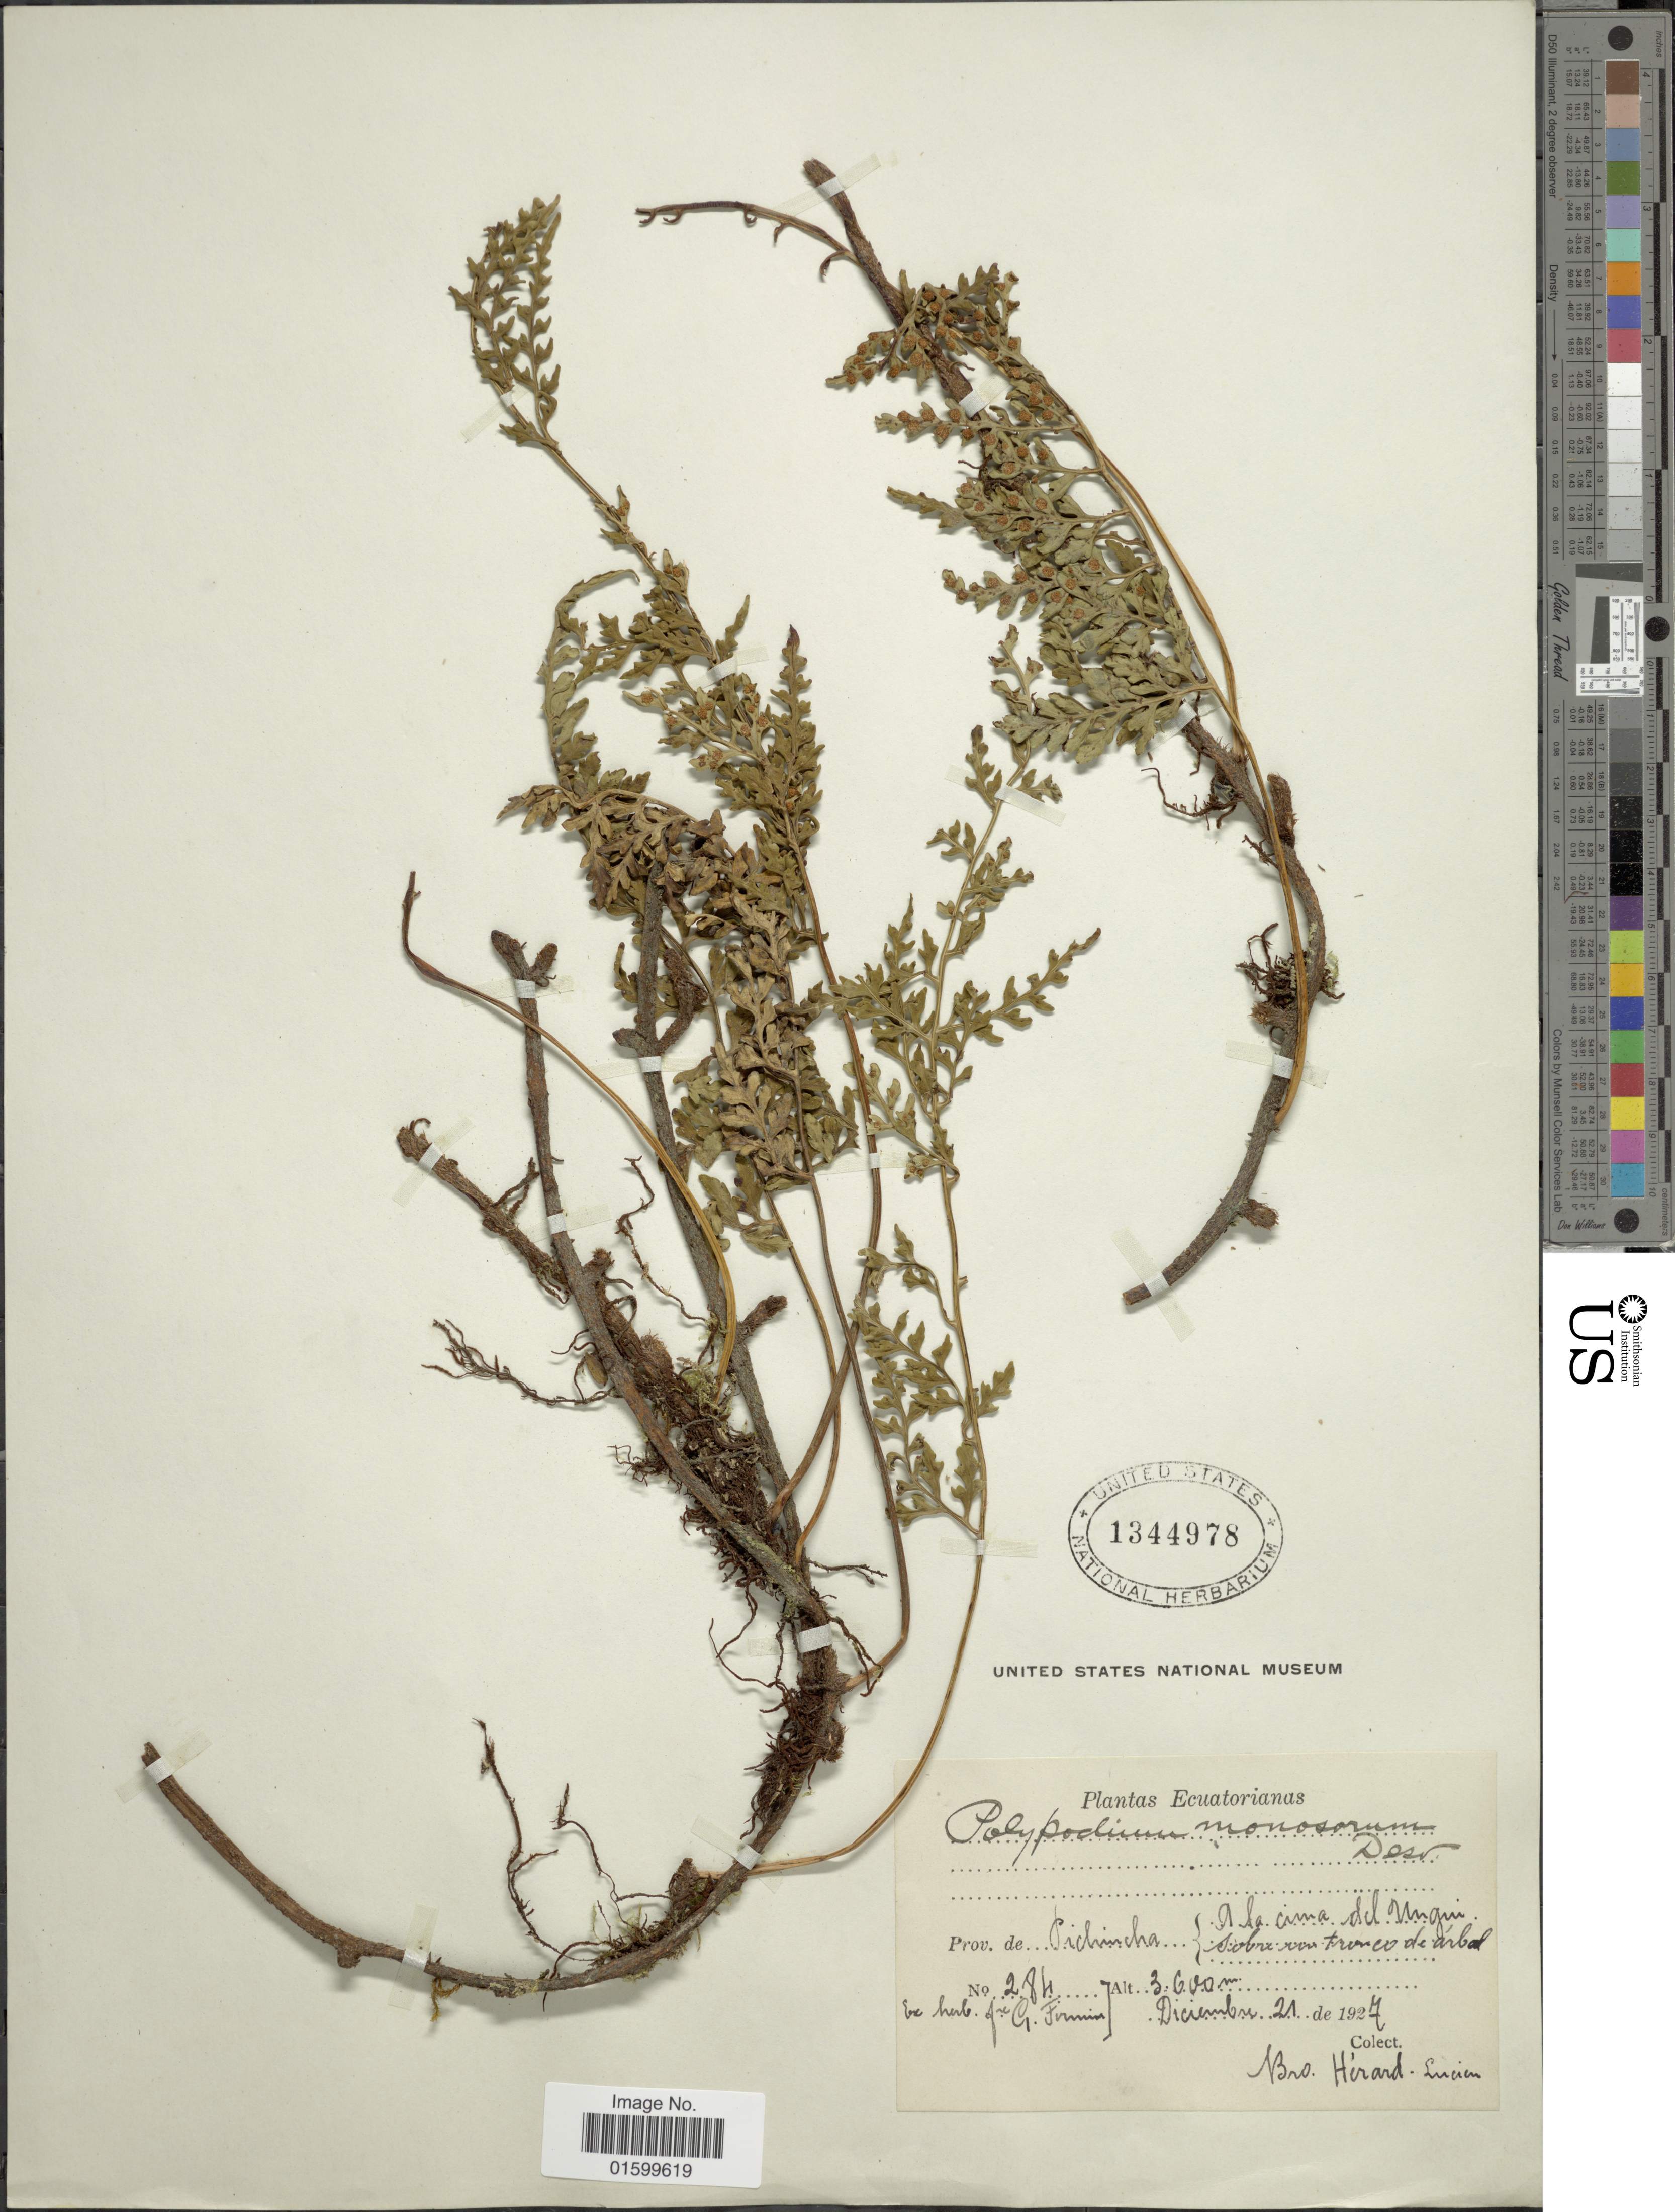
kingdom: Plantae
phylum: Tracheophyta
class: Polypodiopsida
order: Polypodiales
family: Polypodiaceae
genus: Pleopeltis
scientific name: Pleopeltis monosora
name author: (Desv.) A.R. Sm.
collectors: Herard-Lucien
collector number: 284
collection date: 1927-12-21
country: Ecuador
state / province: Pichincha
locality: Ecuatorianas, Prov. de Pichincha, a la cima del Ungui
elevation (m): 3600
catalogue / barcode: US 1344978